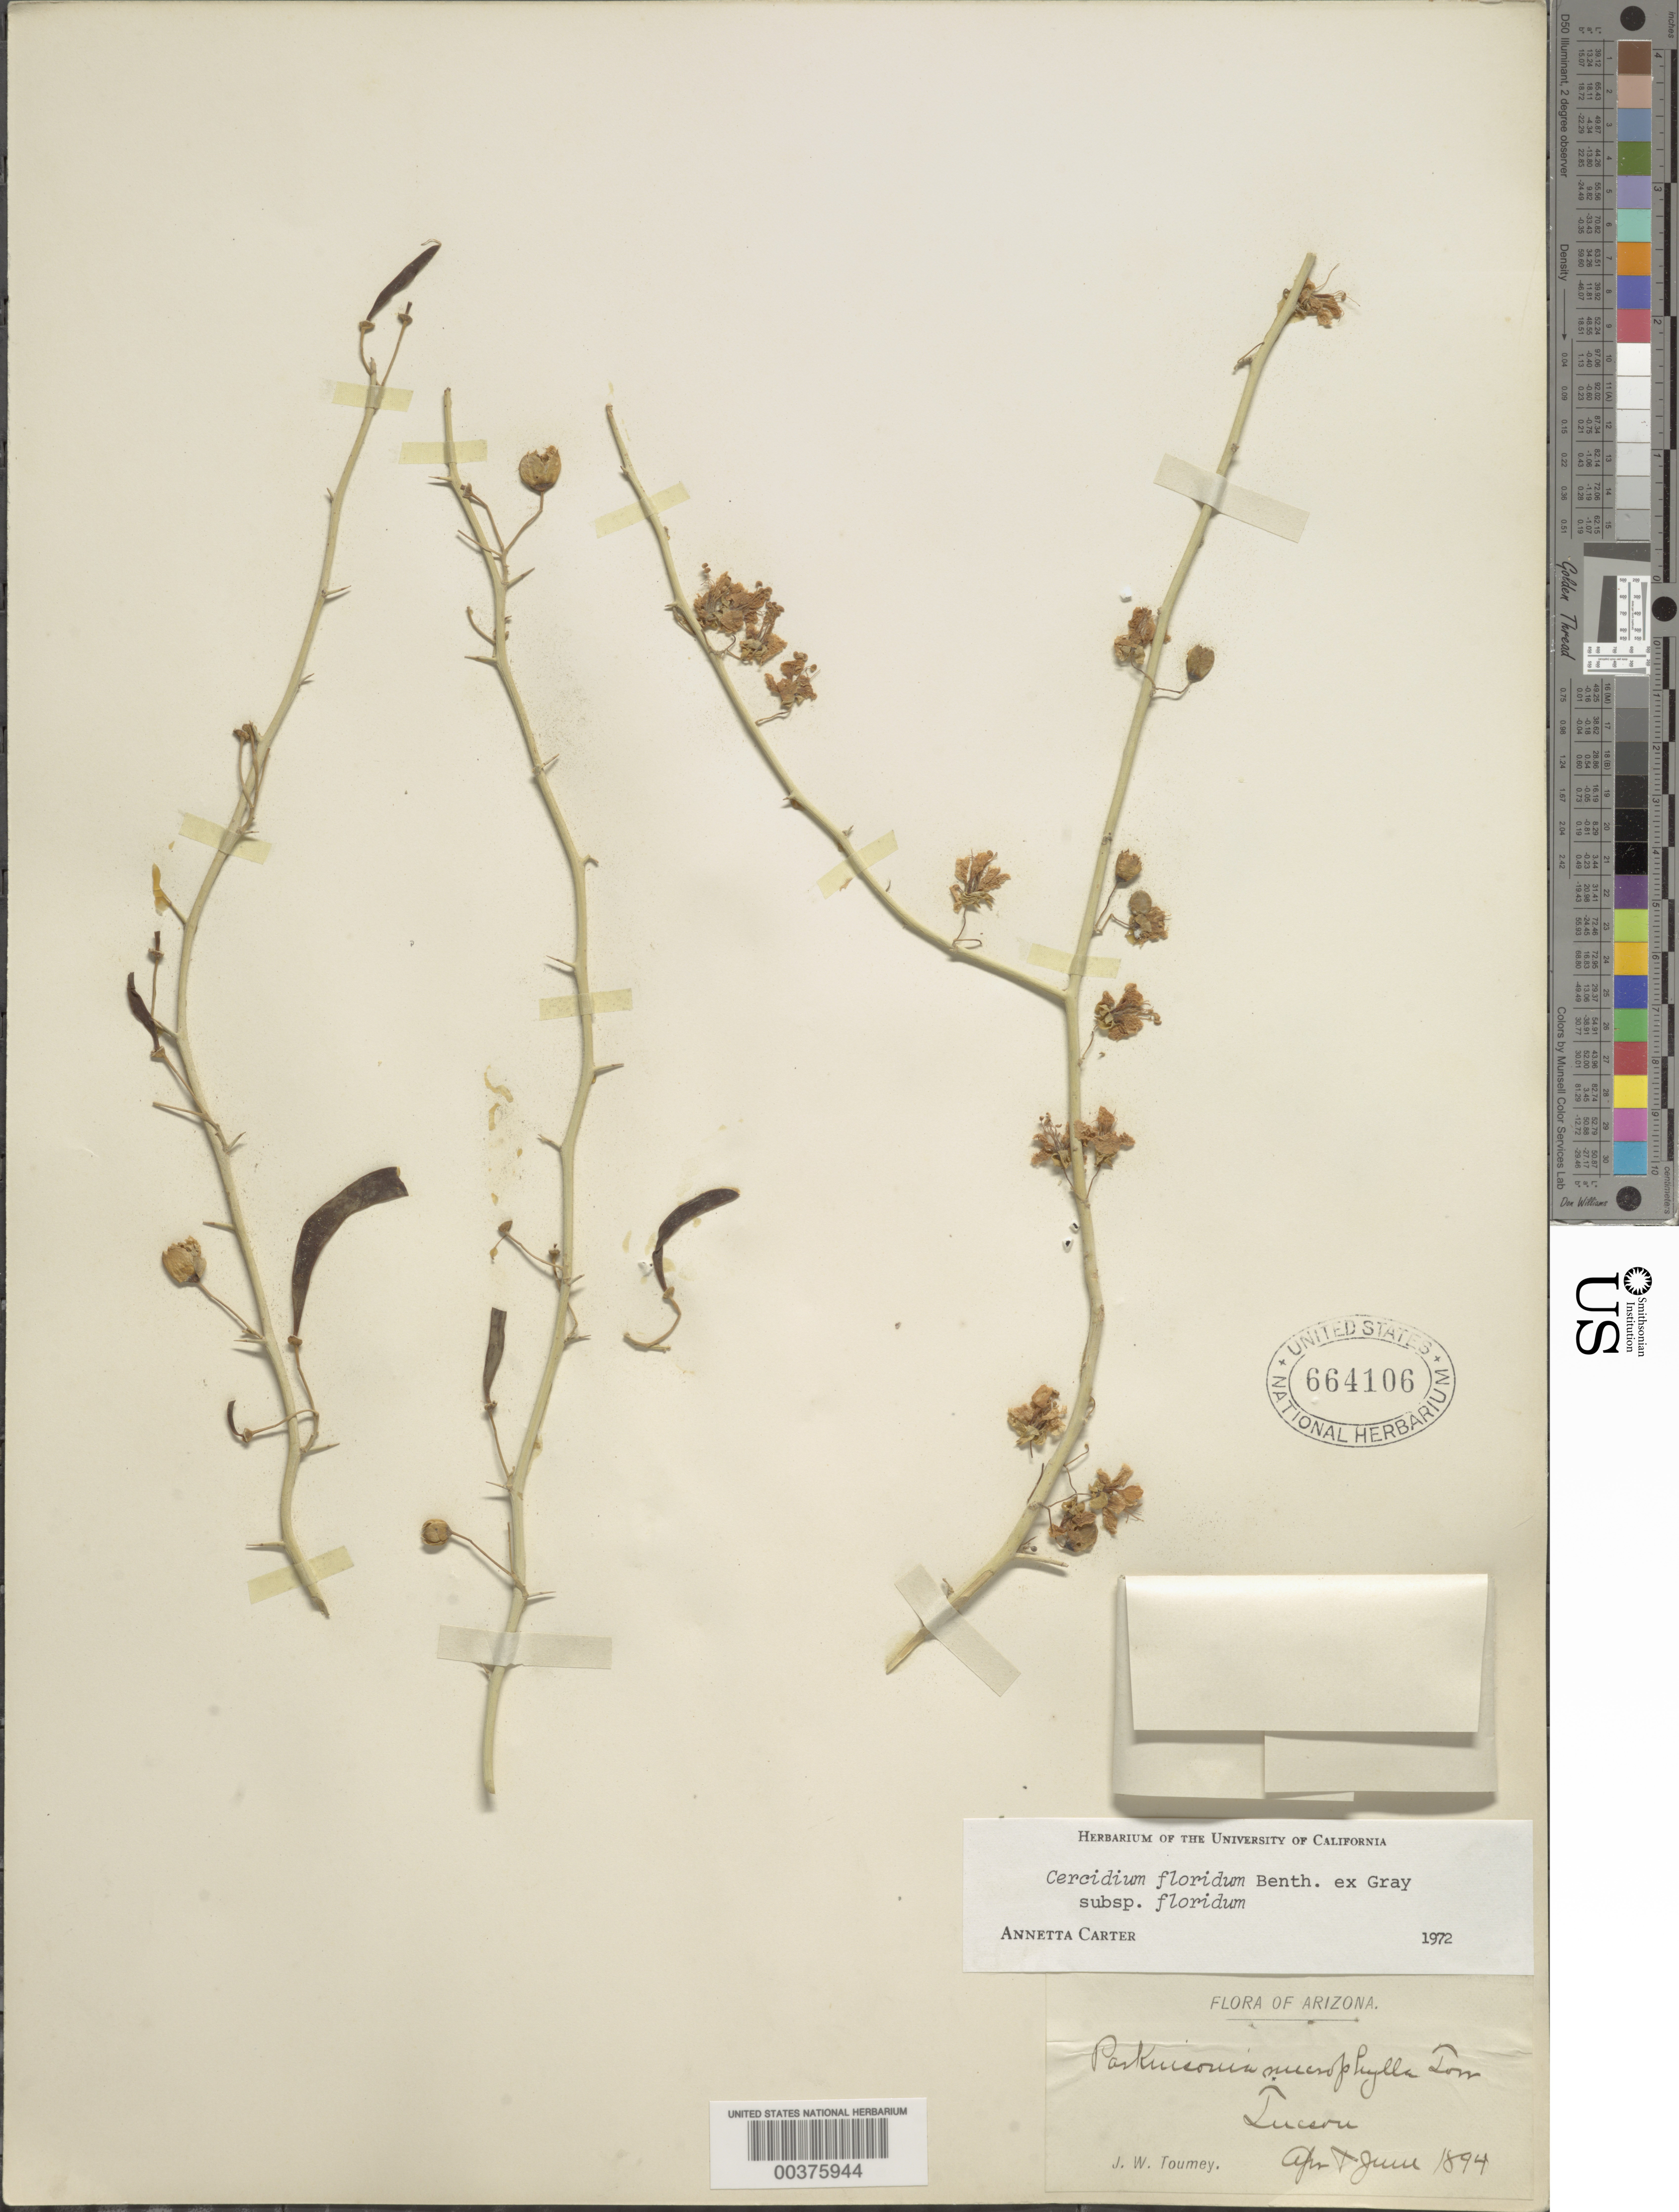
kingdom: Plantae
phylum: Tracheophyta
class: Magnoliopsida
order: Fabales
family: Fabaceae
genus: Parkinsonia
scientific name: Parkinsonia florida subsp. florida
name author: (Benth. ex A. Gray) S. Watson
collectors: J. W. Toumey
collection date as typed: Apr 1894 and -- Jun 1894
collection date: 1894-04,1894-06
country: United States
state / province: Arizona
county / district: Pima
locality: Tucson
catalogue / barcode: US 664106